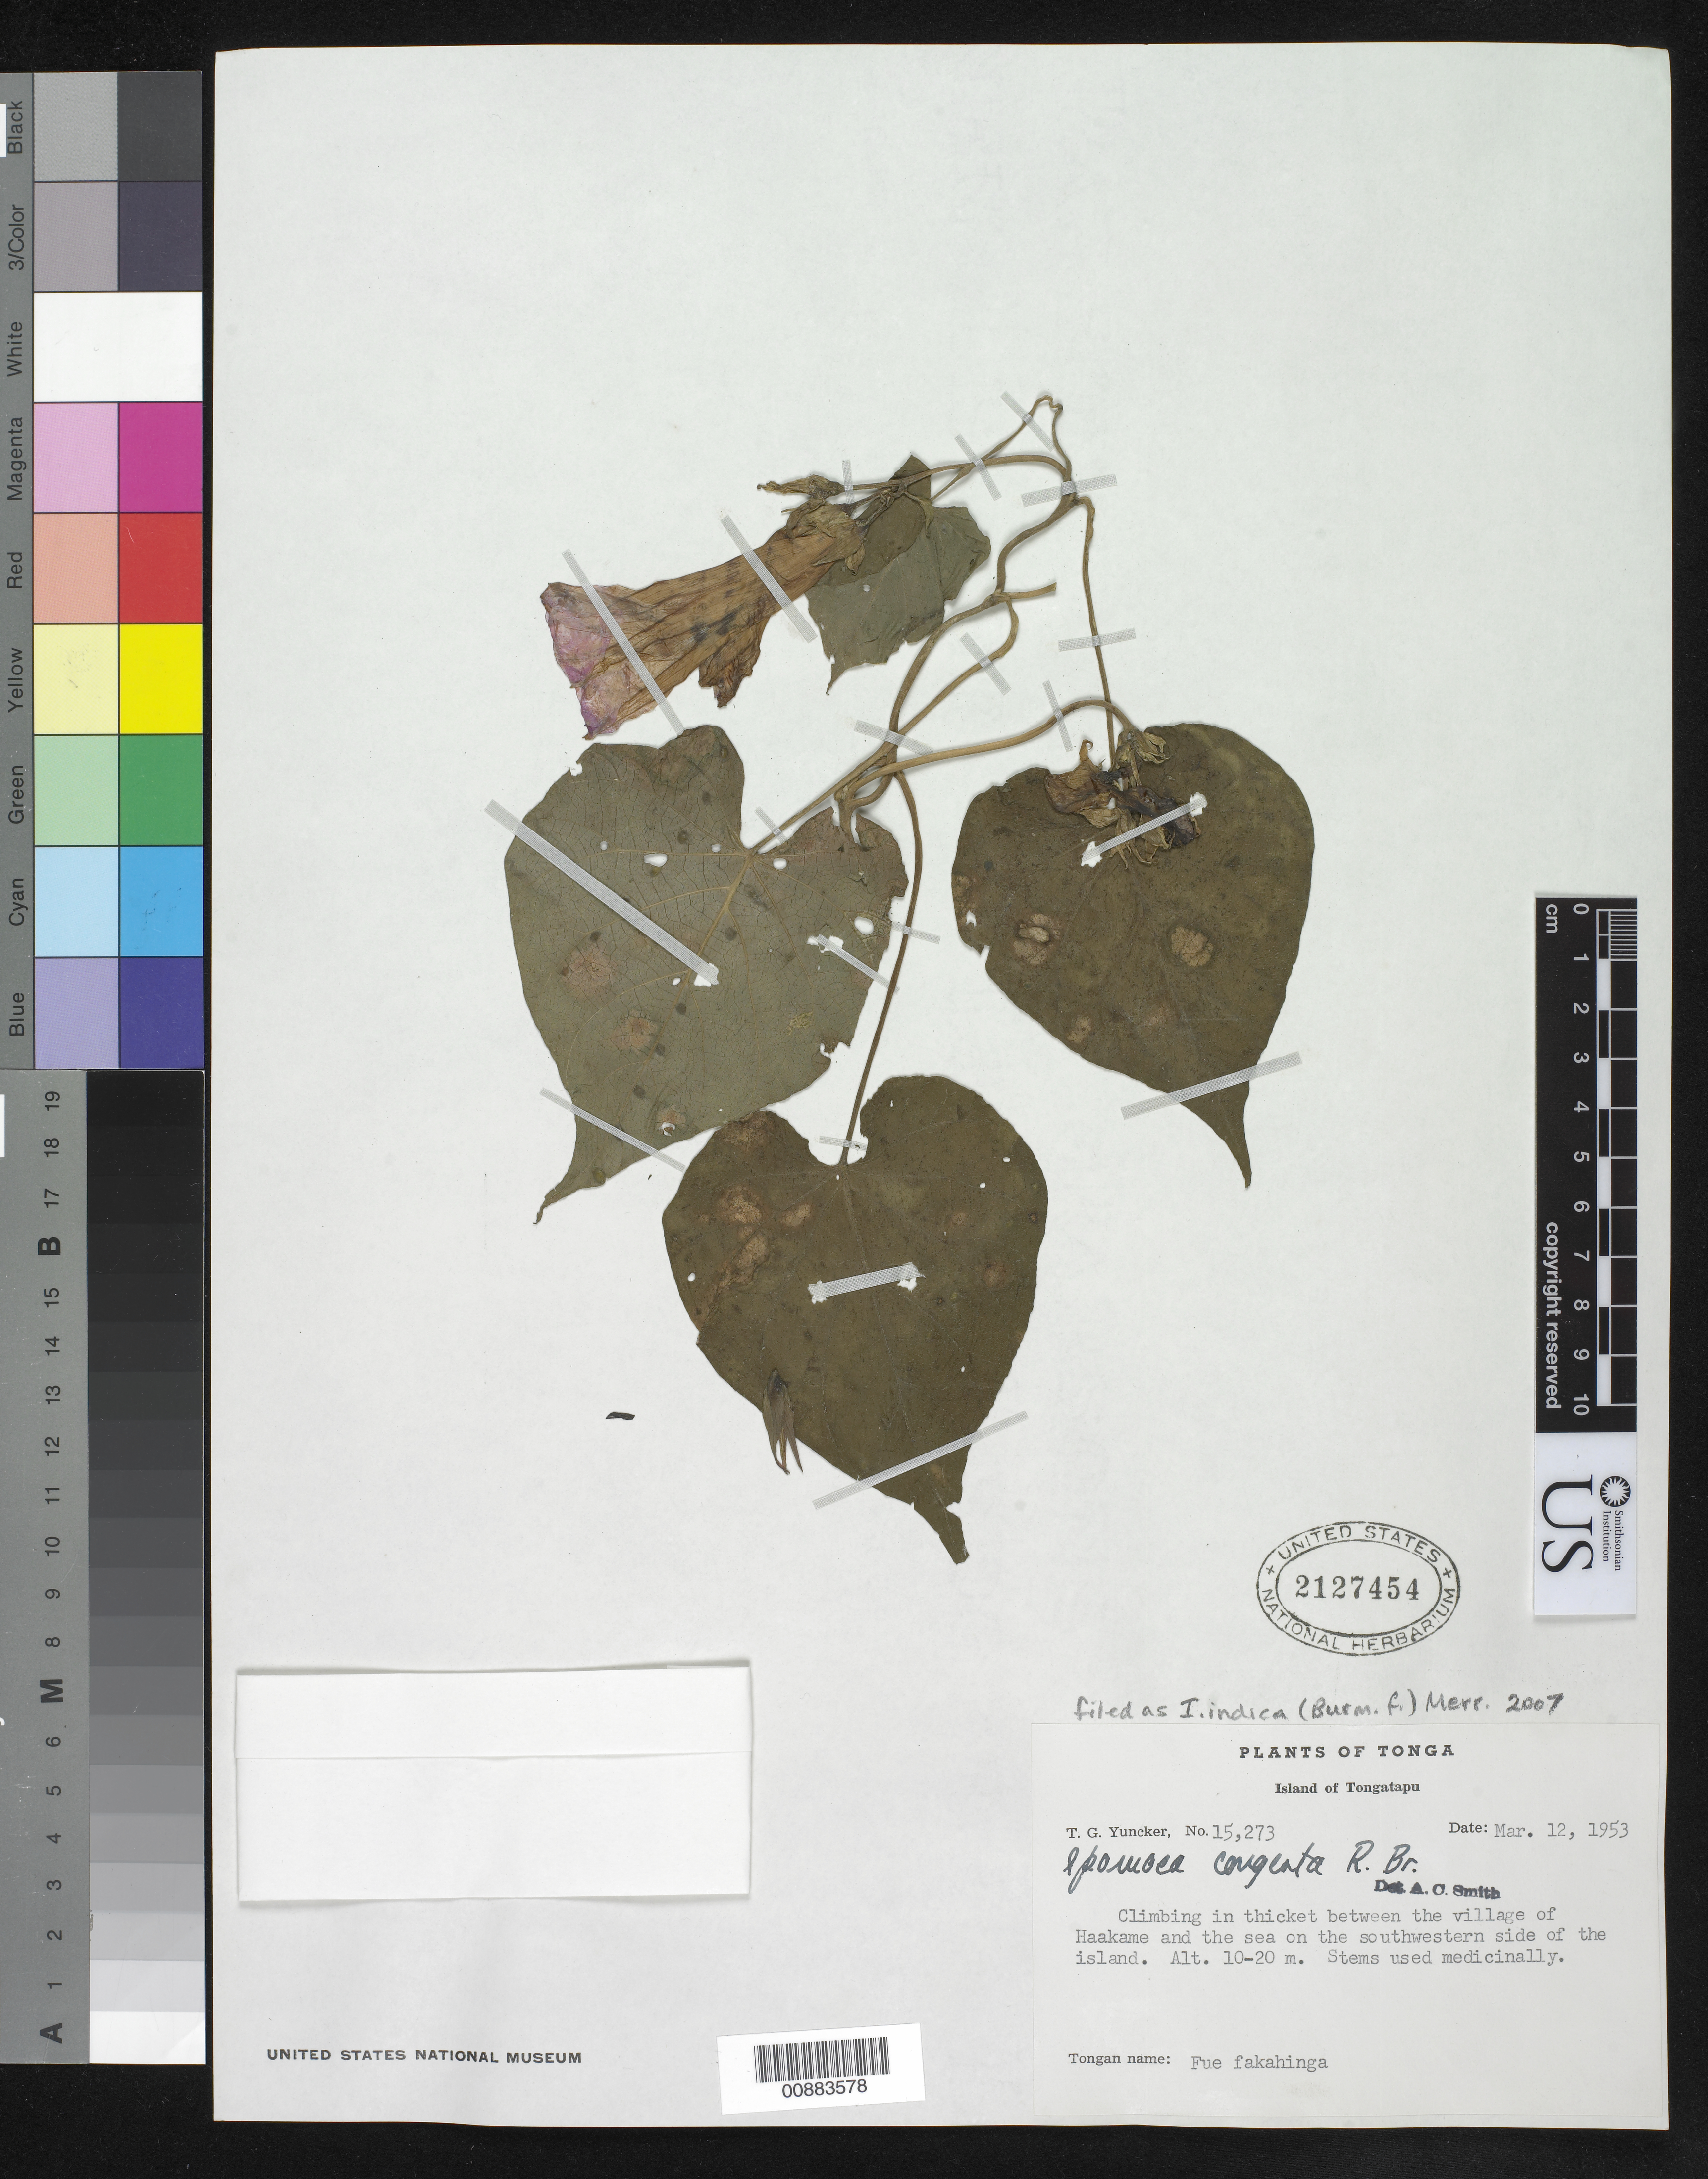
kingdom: Plantae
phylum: Tracheophyta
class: Magnoliopsida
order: Solanales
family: Convolvulaceae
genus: Ipomoea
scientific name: Ipomoea indica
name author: (Burm.) Merr.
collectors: T. G. Yuncker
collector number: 15273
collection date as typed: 12 Mar 1953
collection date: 1953-03-12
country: Tonga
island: Tongatapu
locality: in thicket between the village of Haakame & the sea on SW side of the island.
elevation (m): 10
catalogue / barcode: US 2127454